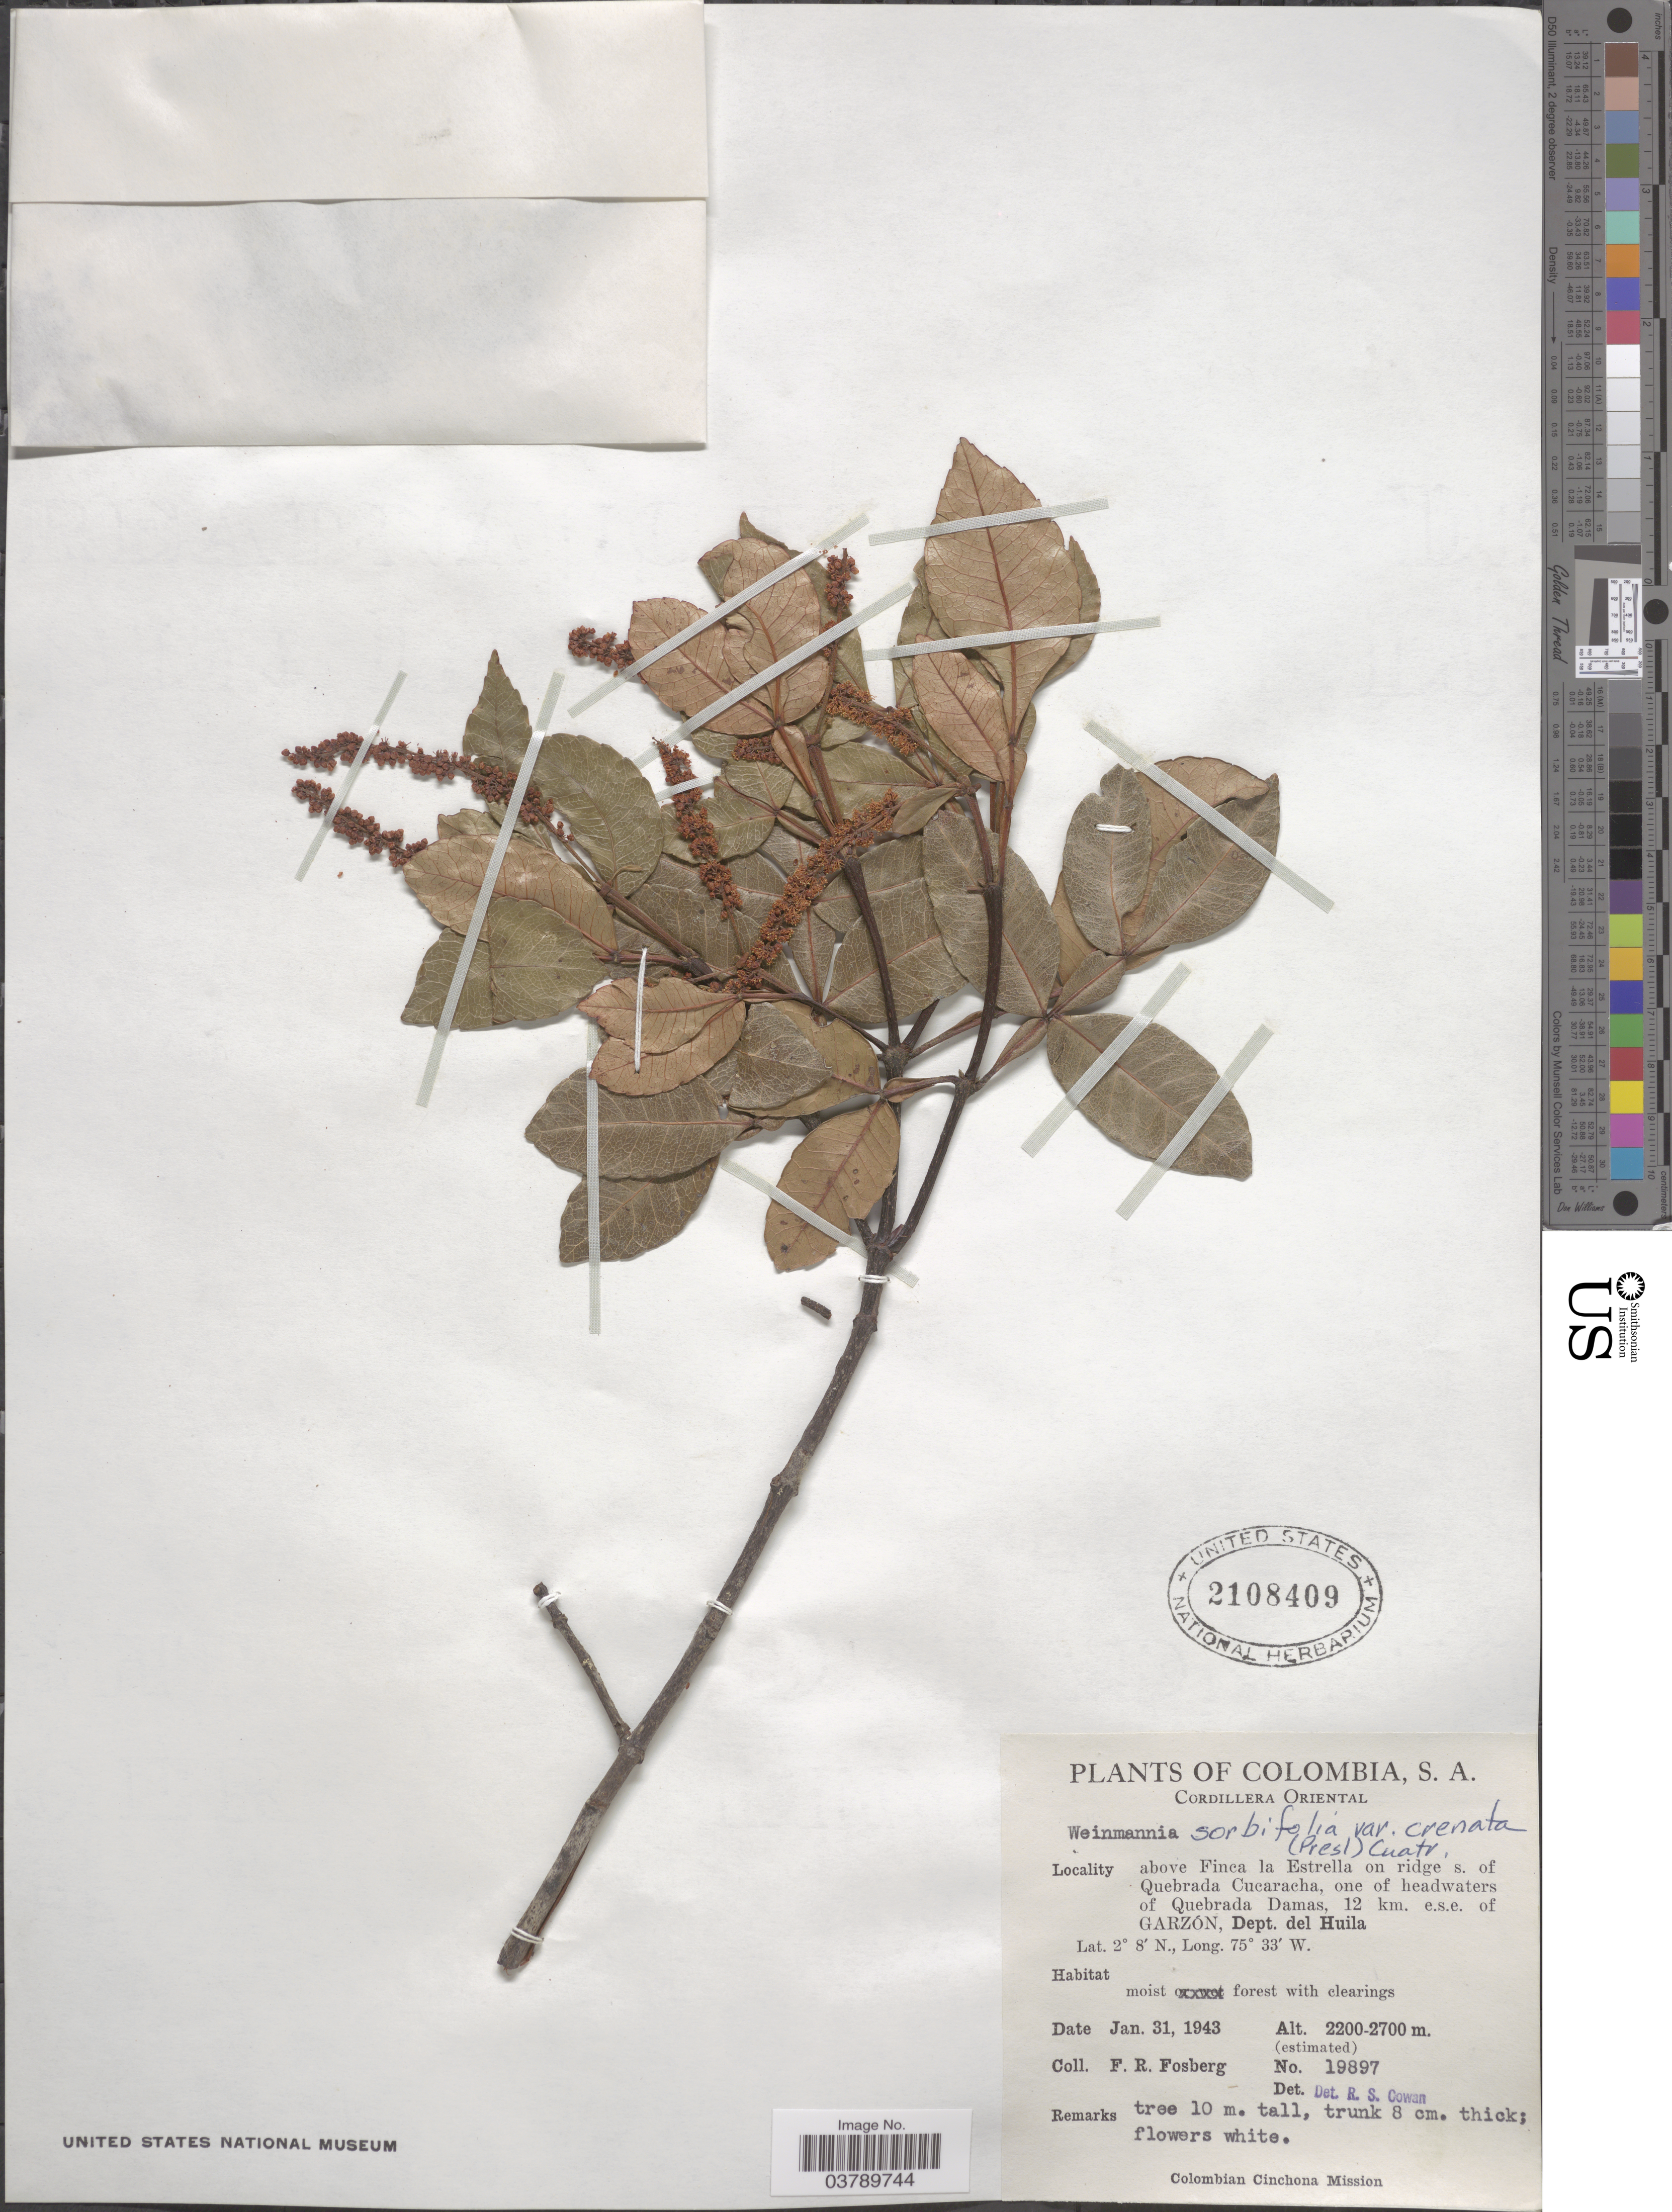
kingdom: Plantae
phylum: Tracheophyta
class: Magnoliopsida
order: Oxalidales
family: Cunoniaceae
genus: Weinmannia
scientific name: Weinmannia sorbifolia var. crenata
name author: Kunth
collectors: F. R. Fosberg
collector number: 19897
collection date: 1943-01-31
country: Colombia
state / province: Huila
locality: Cordillera Oriental. Above Finca la Estrella on ridge s. of Quebrada Cucaracha, one of headwaters of Quebrada Damas, 12 km. e.s.e. of Garzón, Dept. del Huila.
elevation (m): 2200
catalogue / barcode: US 2108409